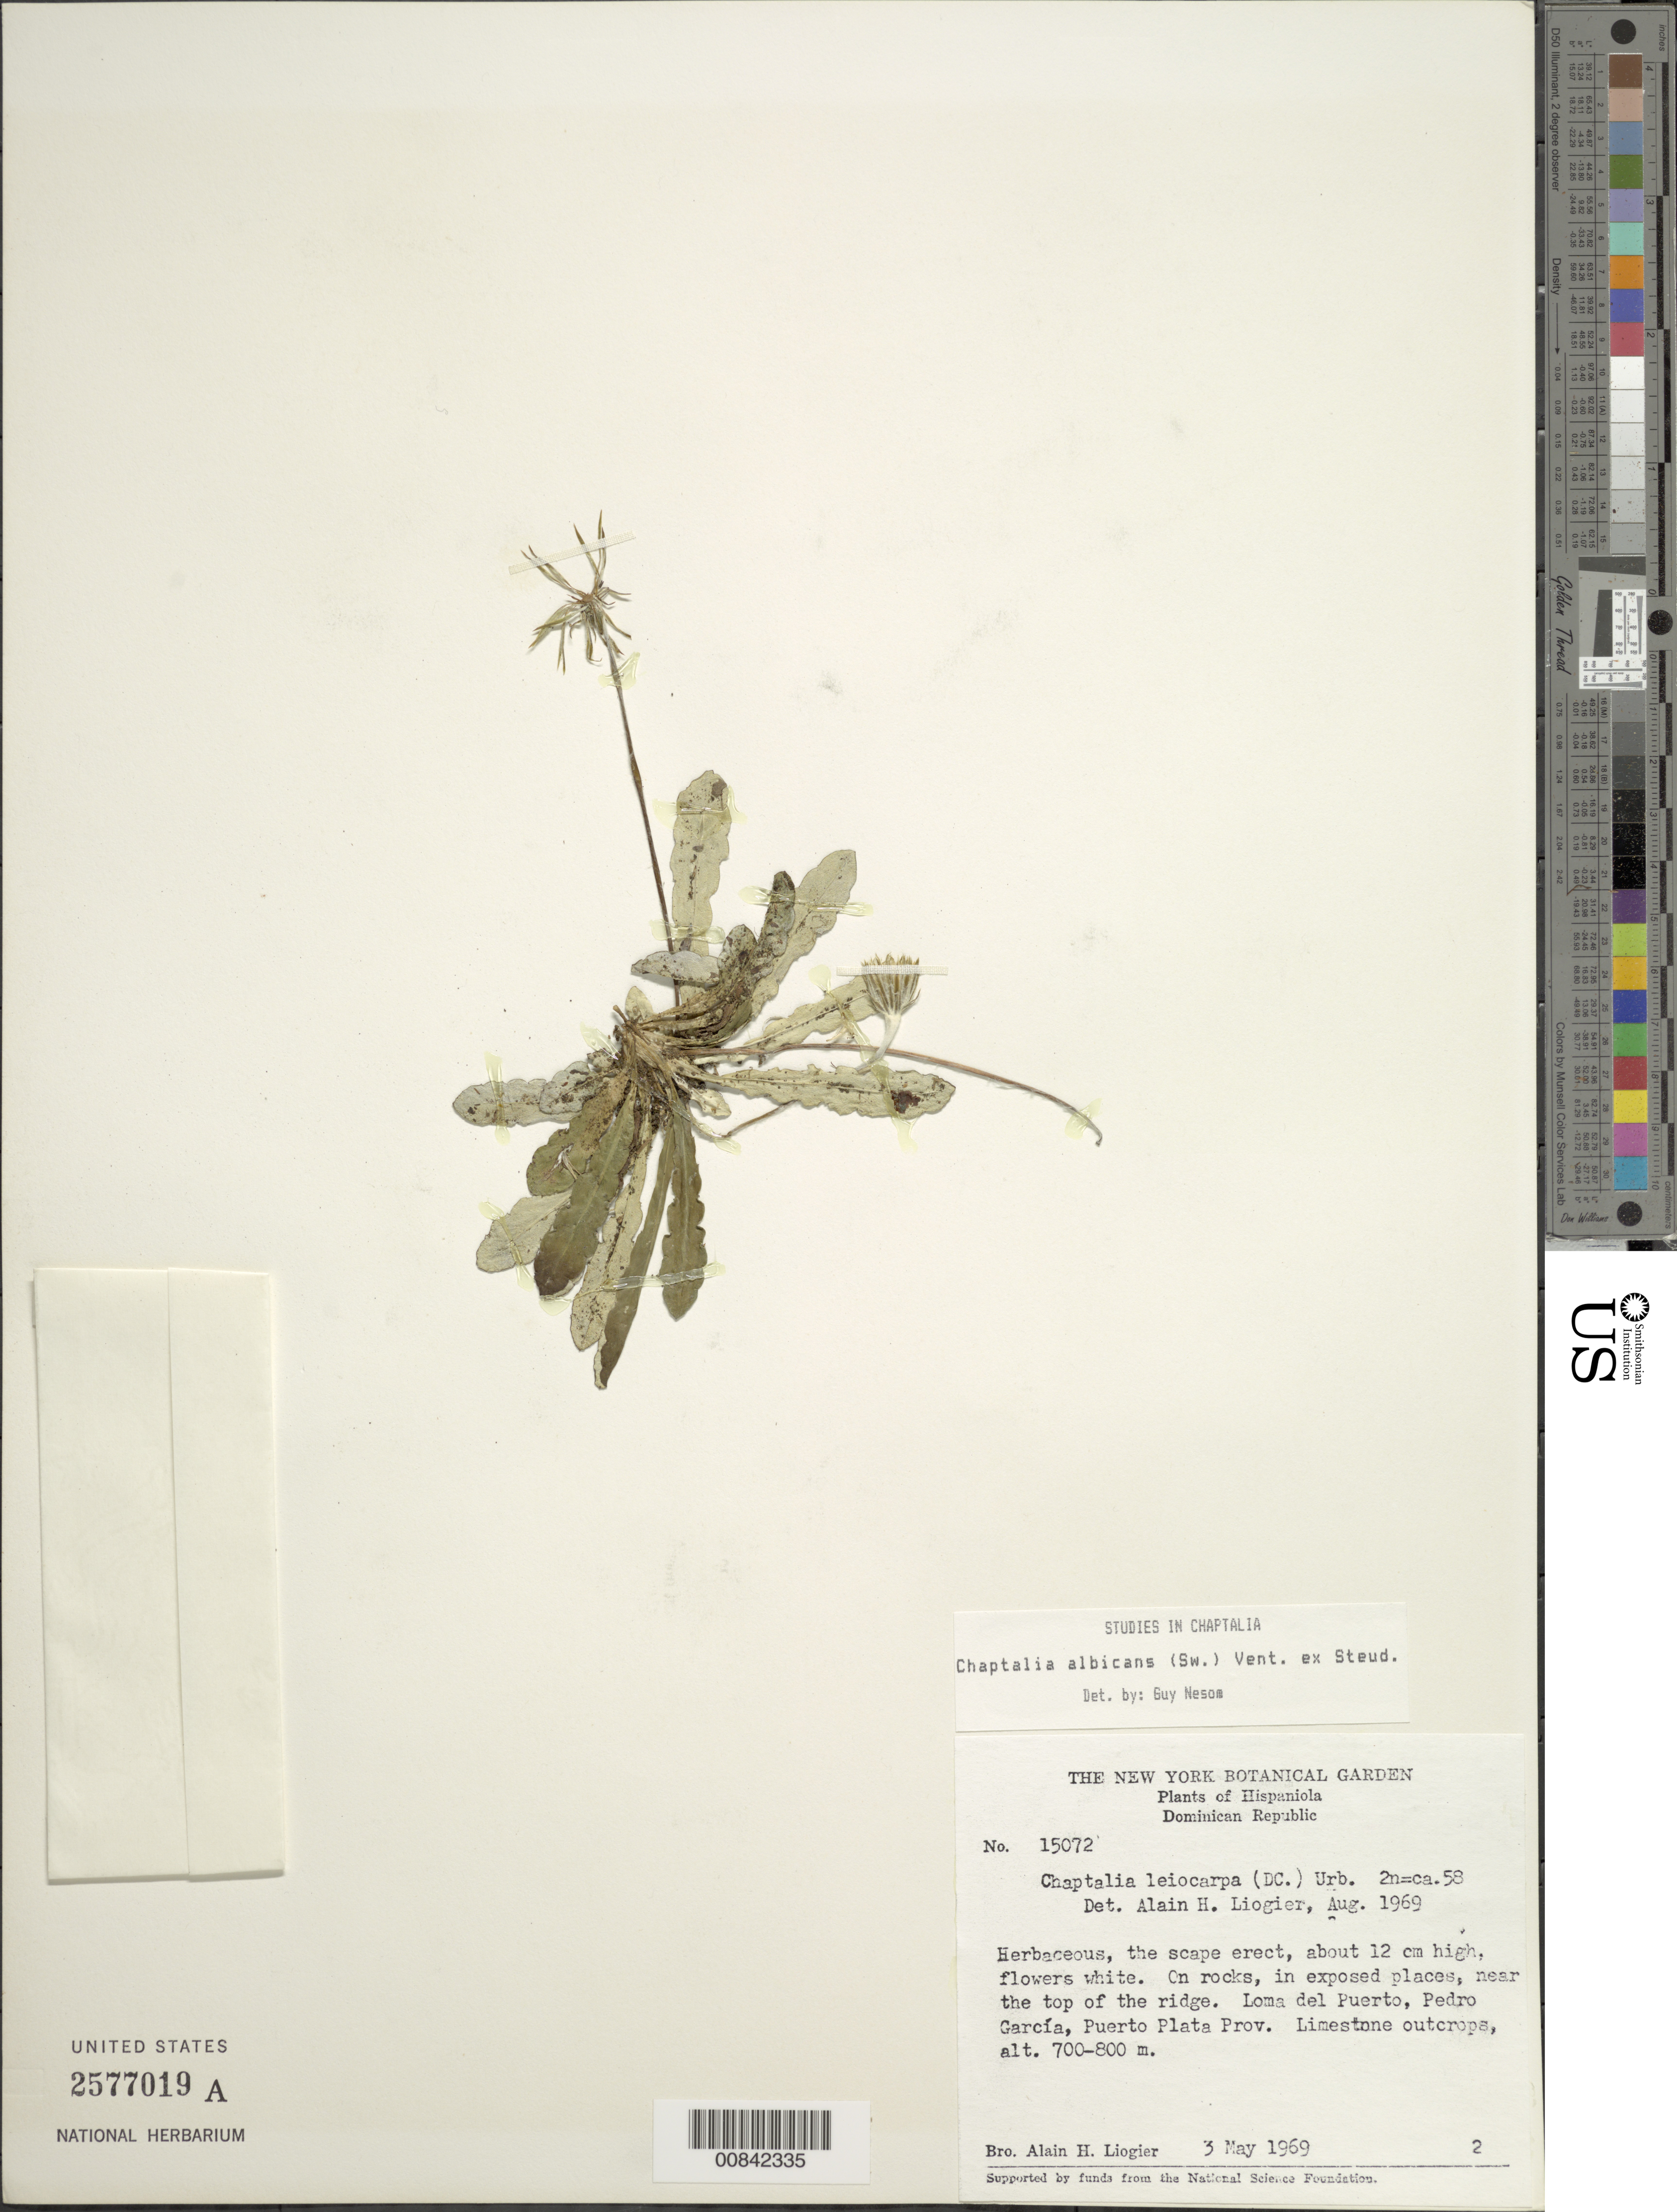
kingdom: Plantae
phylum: Tracheophyta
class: Magnoliopsida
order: Asterales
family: Asteraceae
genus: Chaptalia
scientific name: Chaptalia albicans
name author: (Sw.) Vent. ex B.D. Jacks.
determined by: Nesom, Guy L.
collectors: A. H. Liogier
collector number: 15072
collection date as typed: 03 May 1969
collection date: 1969-05-03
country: Dominican Republic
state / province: Puerto Plata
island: Hispaniola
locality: Loma del Puerto, Pedro García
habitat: Limestone outcrops, on rocks, in exposed places, near the top of the ridge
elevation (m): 700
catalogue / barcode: US 2577019